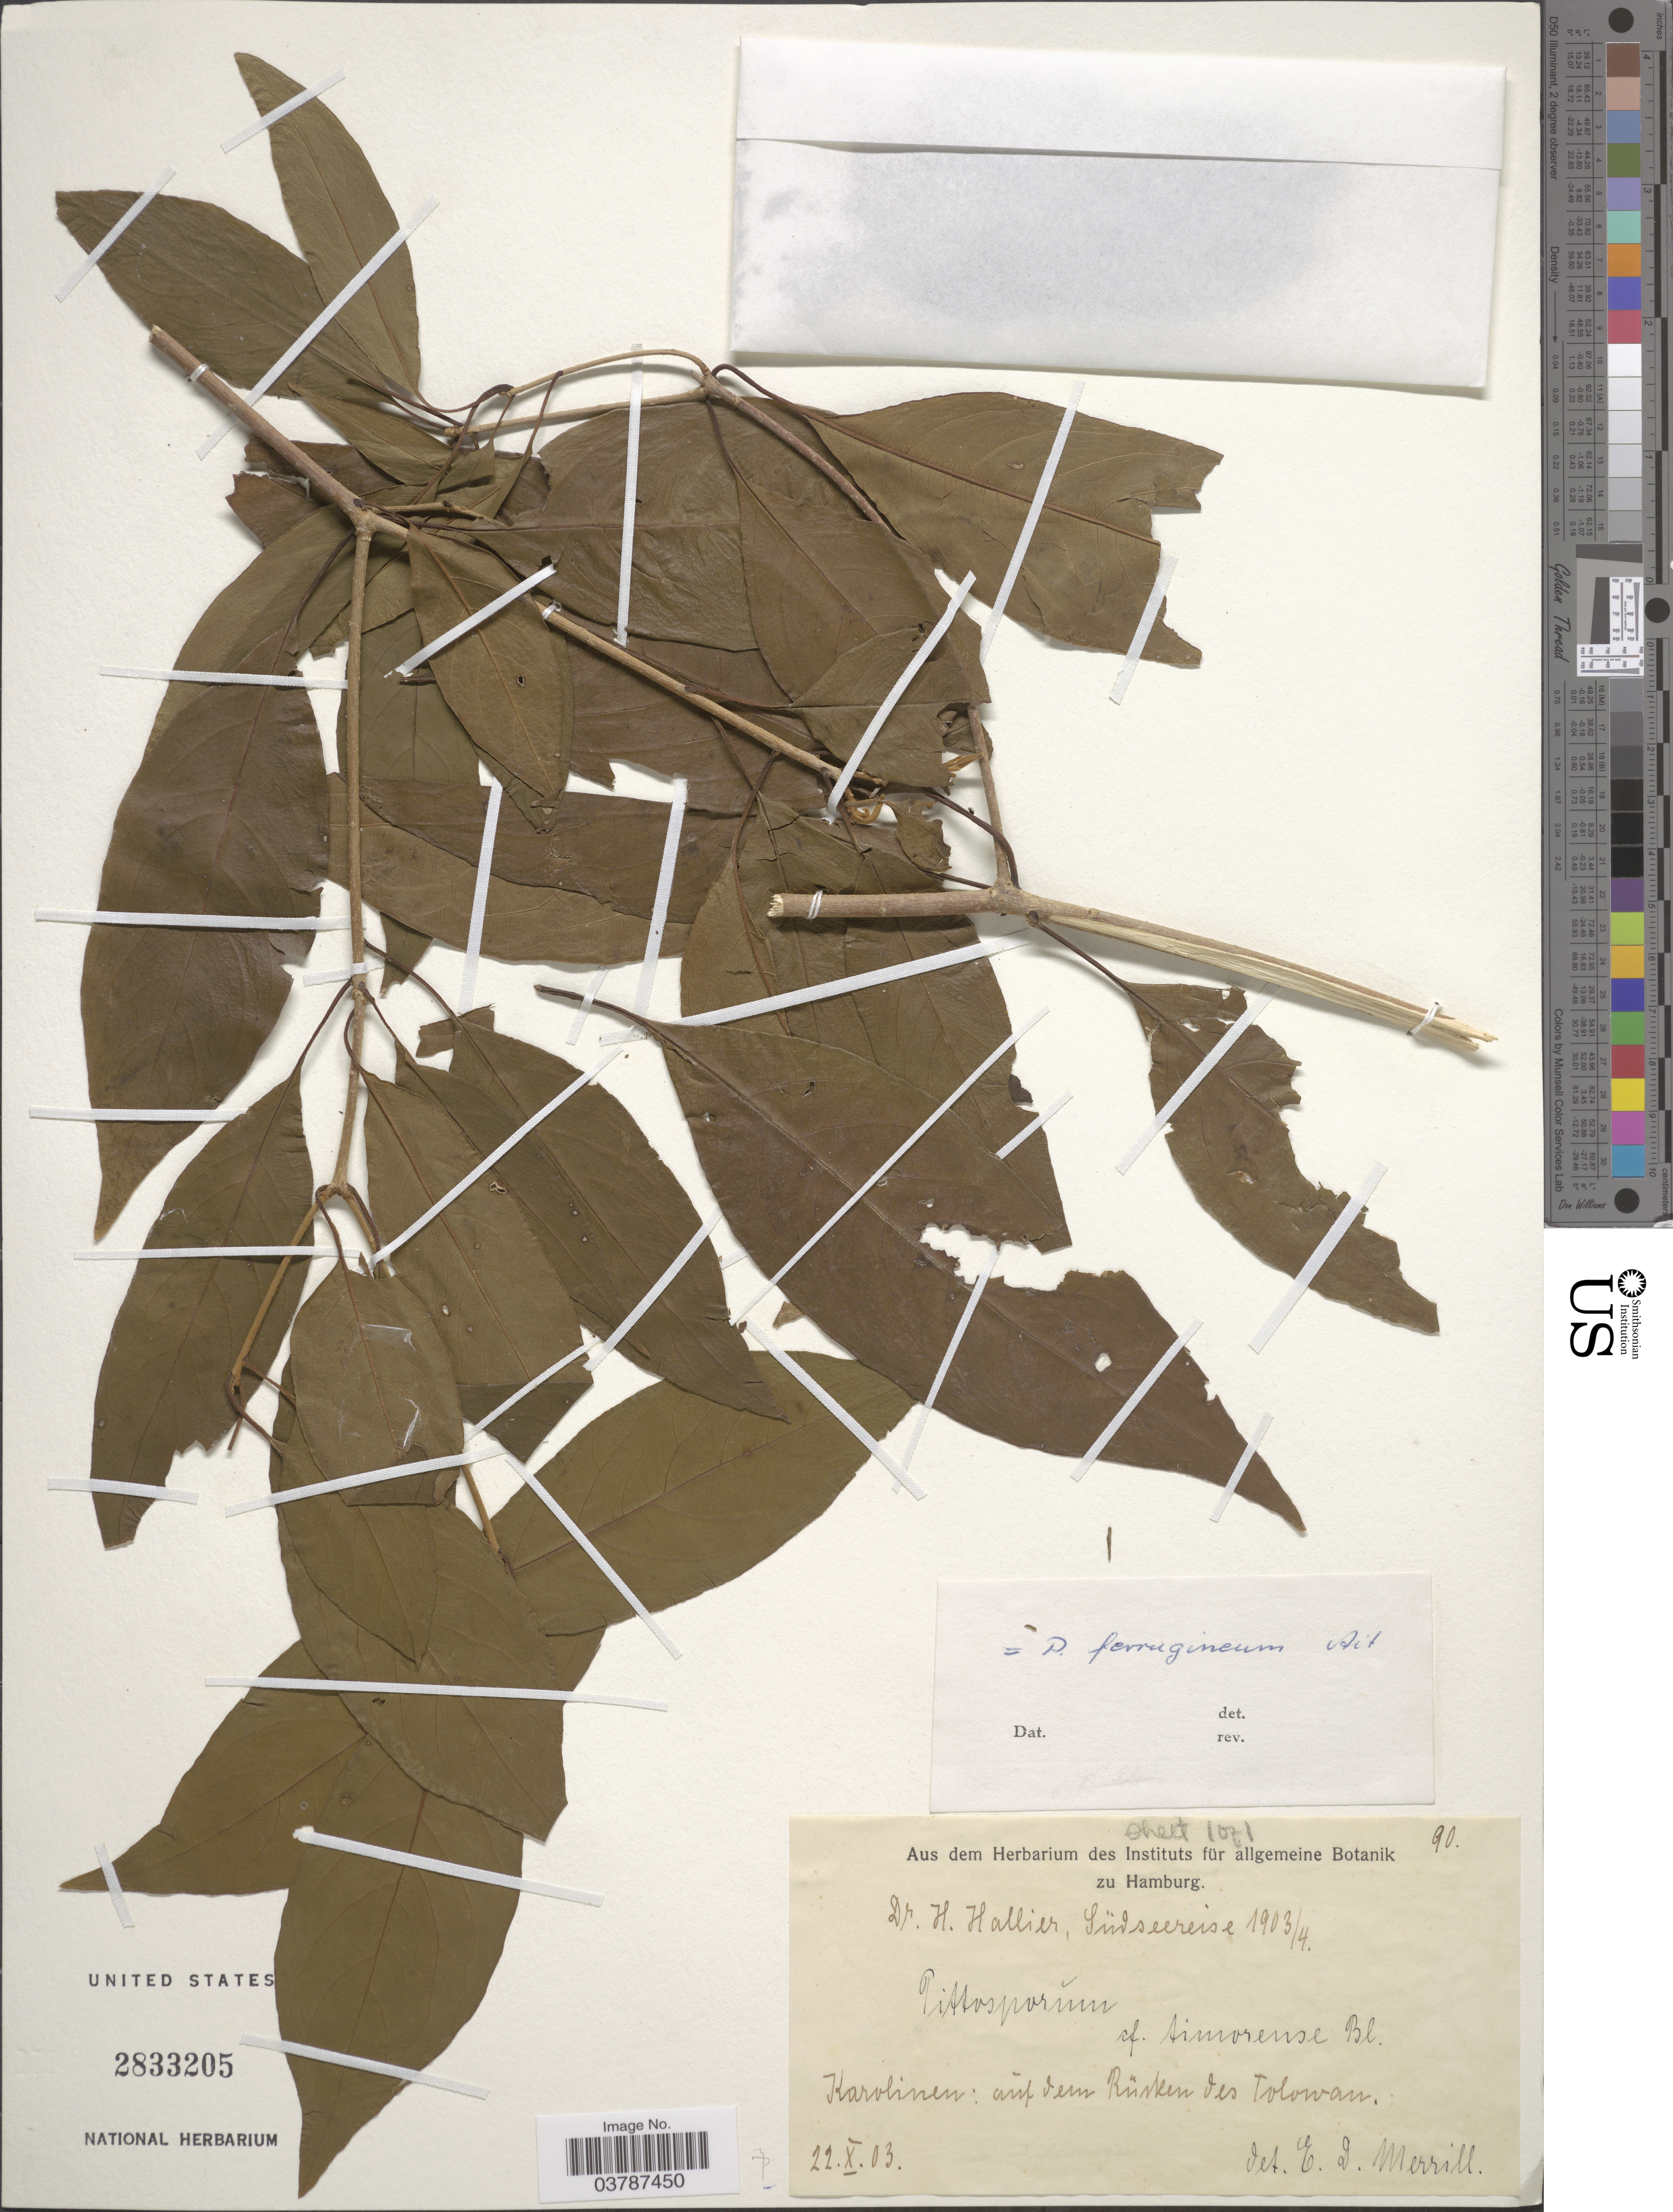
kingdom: Plantae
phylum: Tracheophyta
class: Magnoliopsida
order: Apiales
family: Pittosporaceae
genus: Pittosporum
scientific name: Pittosporum ferrugineum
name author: Dryand. ex Aiton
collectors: H. G. Hallier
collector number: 90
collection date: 1903-10-22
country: Micronesia, Federated States of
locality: Karolinen: aūf dem Rüsken* des Tolowan.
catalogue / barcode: US 2833205